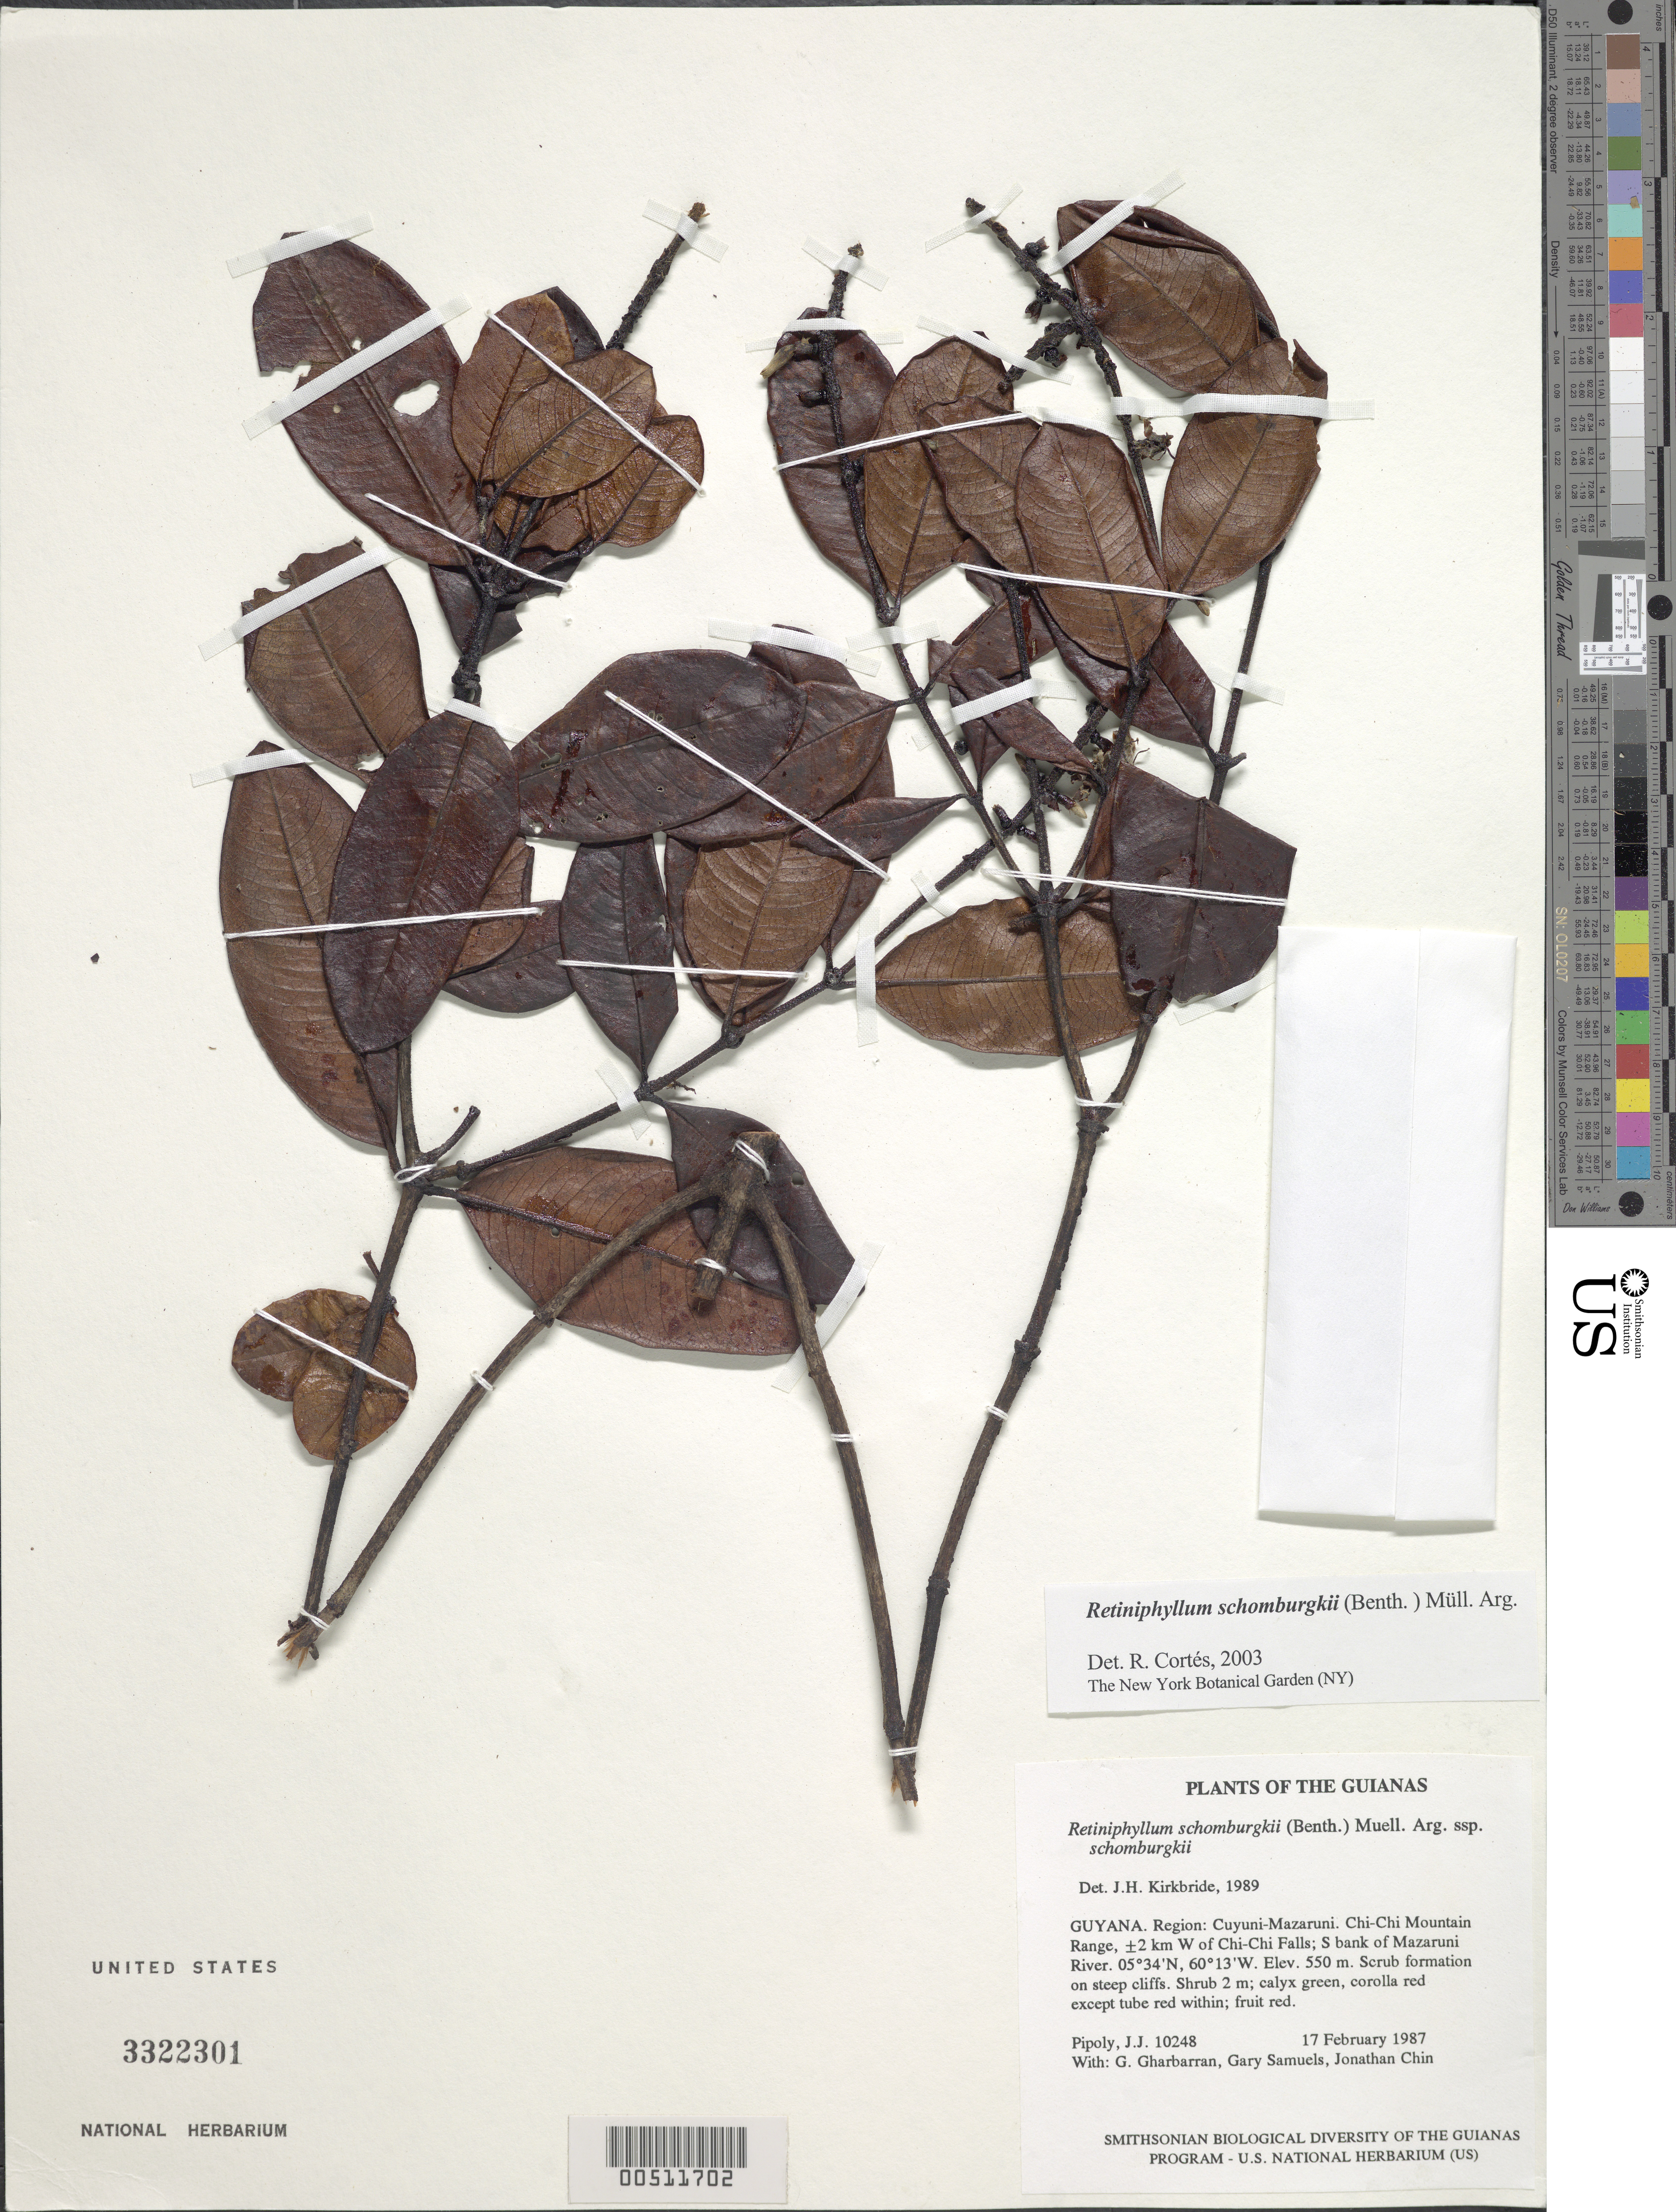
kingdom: Plantae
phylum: Tracheophyta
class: Magnoliopsida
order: Gentianales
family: Rubiaceae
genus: Retiniphyllum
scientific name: Retiniphyllum schomburgkii subsp. schomburgkii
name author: (Benth.) Müll. Arg.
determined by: Kirkbride, J. H.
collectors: J. J. Pipoly, G. Gharbarran, G. Samuels & J. Chin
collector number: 10248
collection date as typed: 17 February 1987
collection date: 1987-02-17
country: Guyana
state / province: Cuyuni-Mazaruni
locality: Chi-Chi Mountain Range, ±2 km W of Chi-Chi Falls; S bank of Mazaruni River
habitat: Scrub formation on steep cliffs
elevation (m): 550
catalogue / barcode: US 3322301